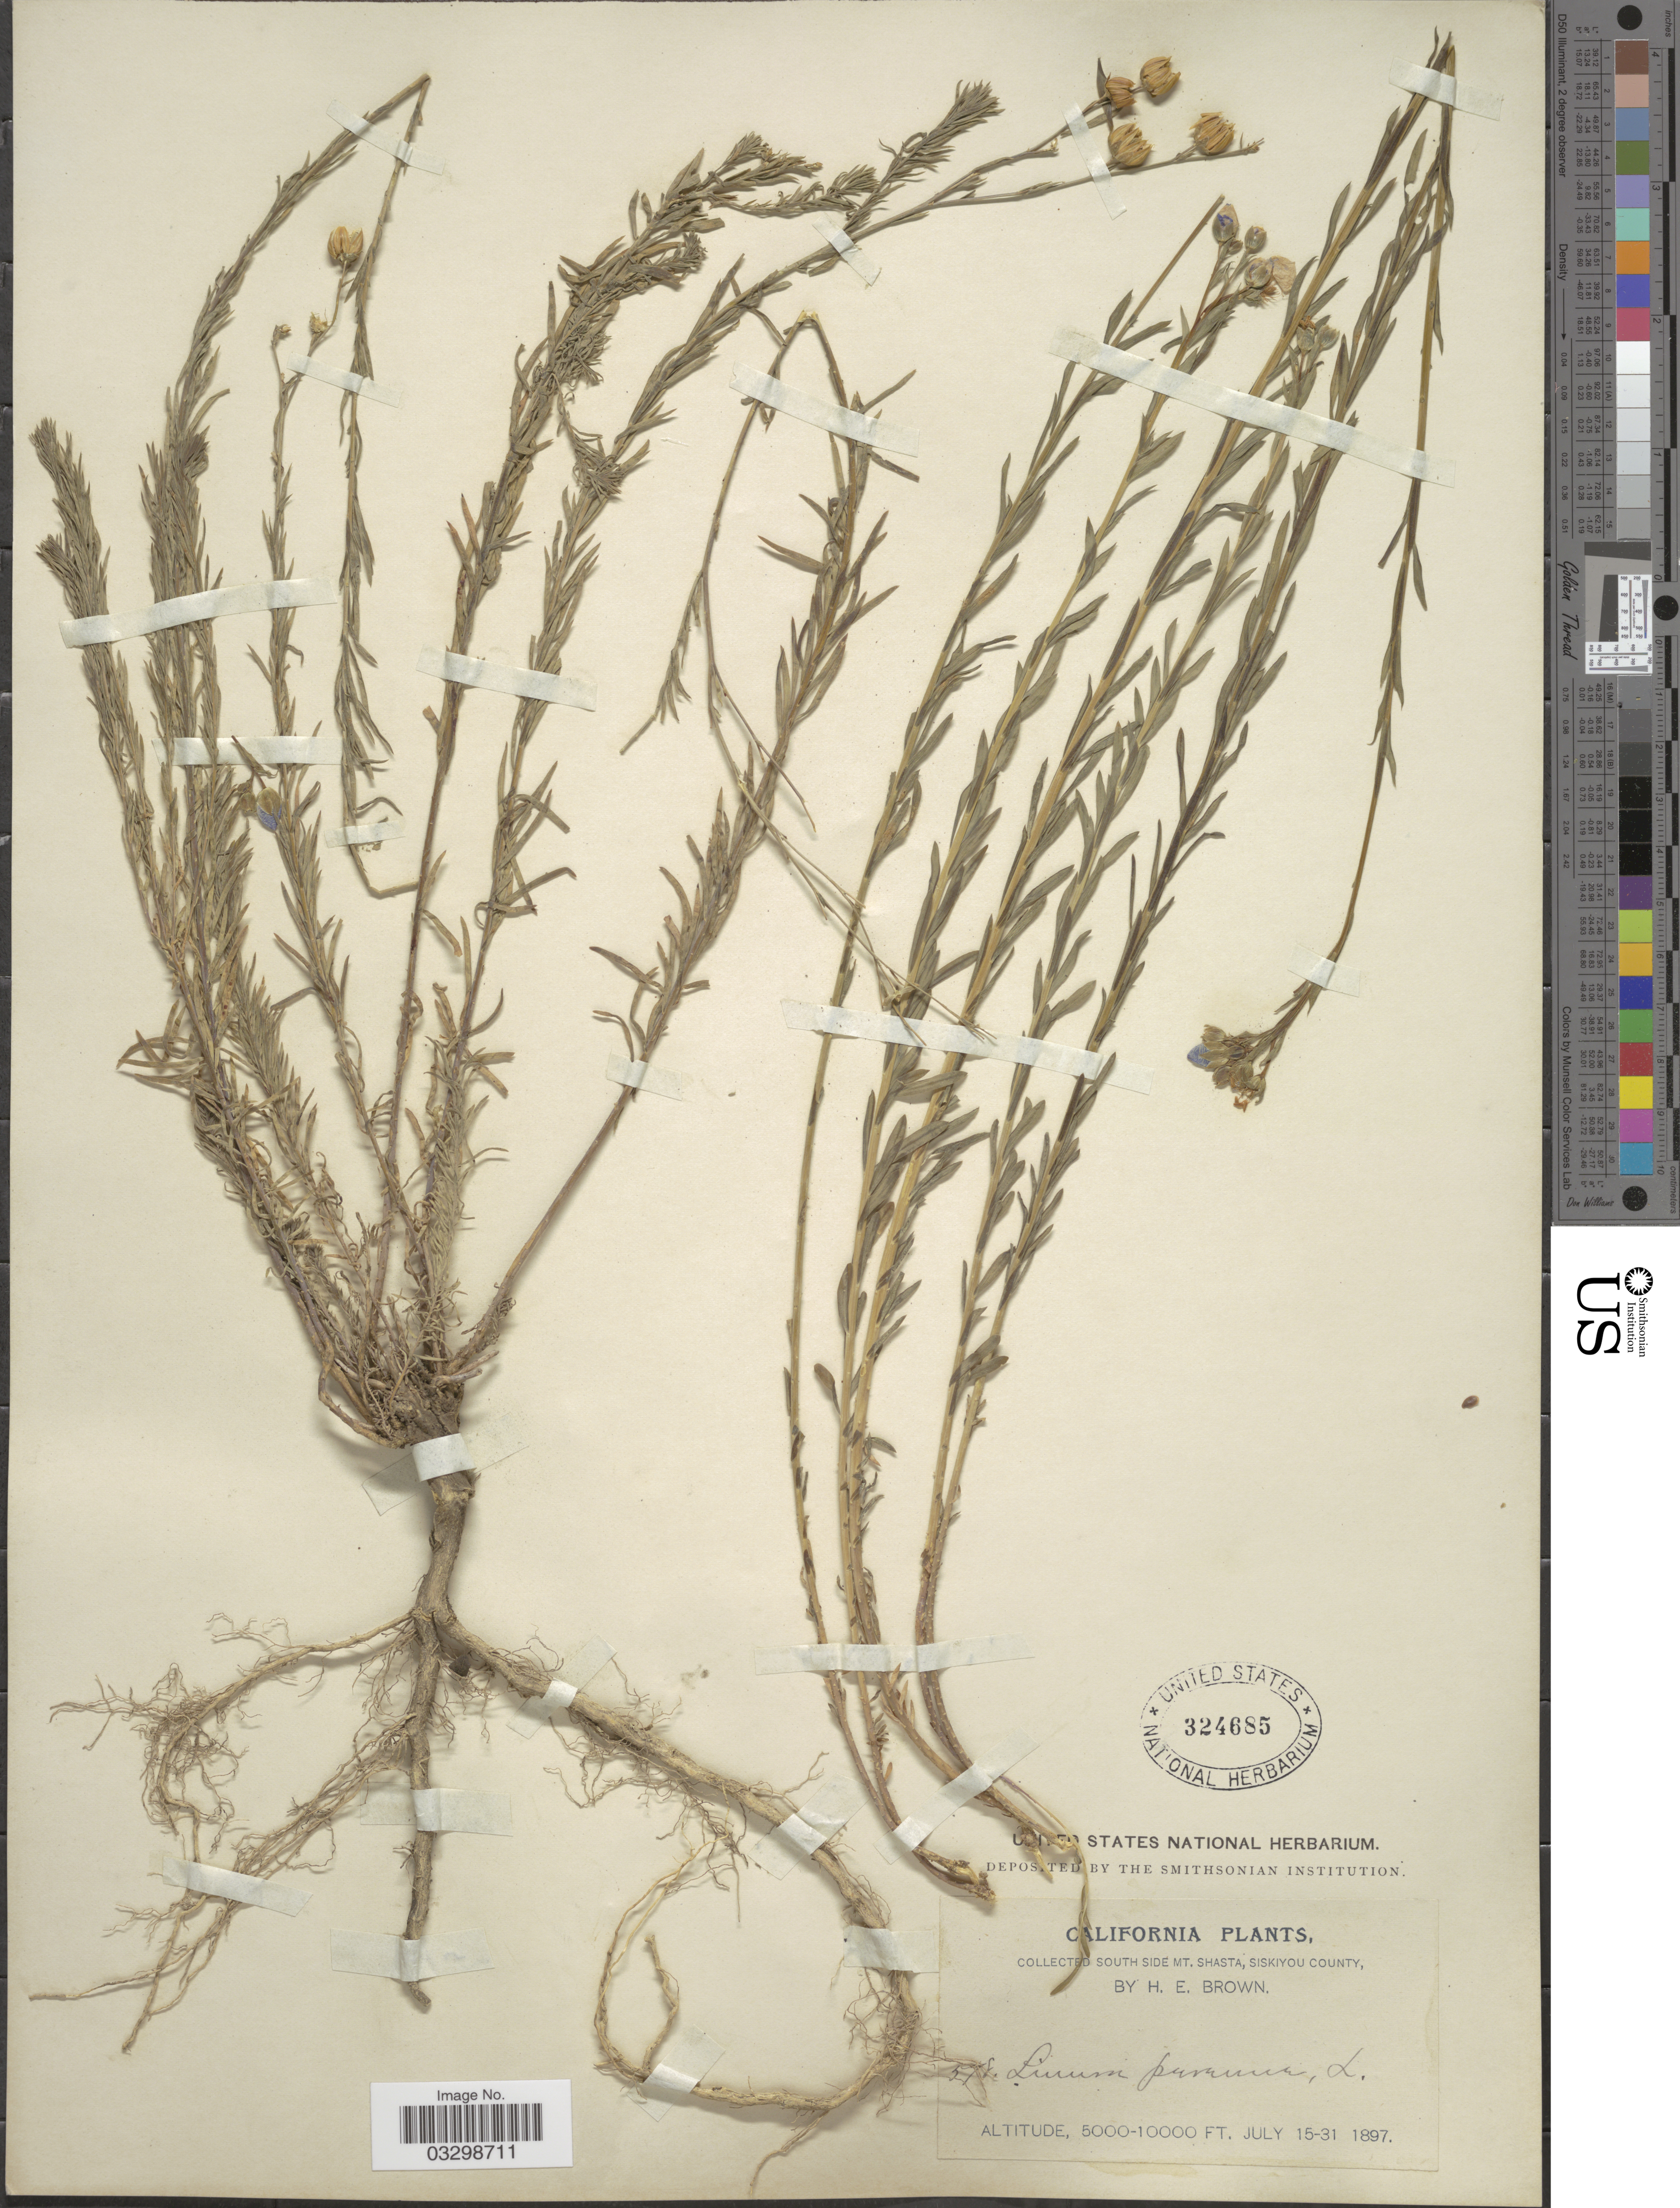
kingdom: Plantae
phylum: Tracheophyta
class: Magnoliopsida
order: Malpighiales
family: Linaceae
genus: Linum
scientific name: Linum lewisii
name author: Pursh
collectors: H. E. Brown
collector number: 578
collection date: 1897-07-15/1897-07-31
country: United States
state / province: California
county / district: Siskiyou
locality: South side Mt. Shasta, Siskiyou County.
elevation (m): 1524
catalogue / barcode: US 324685